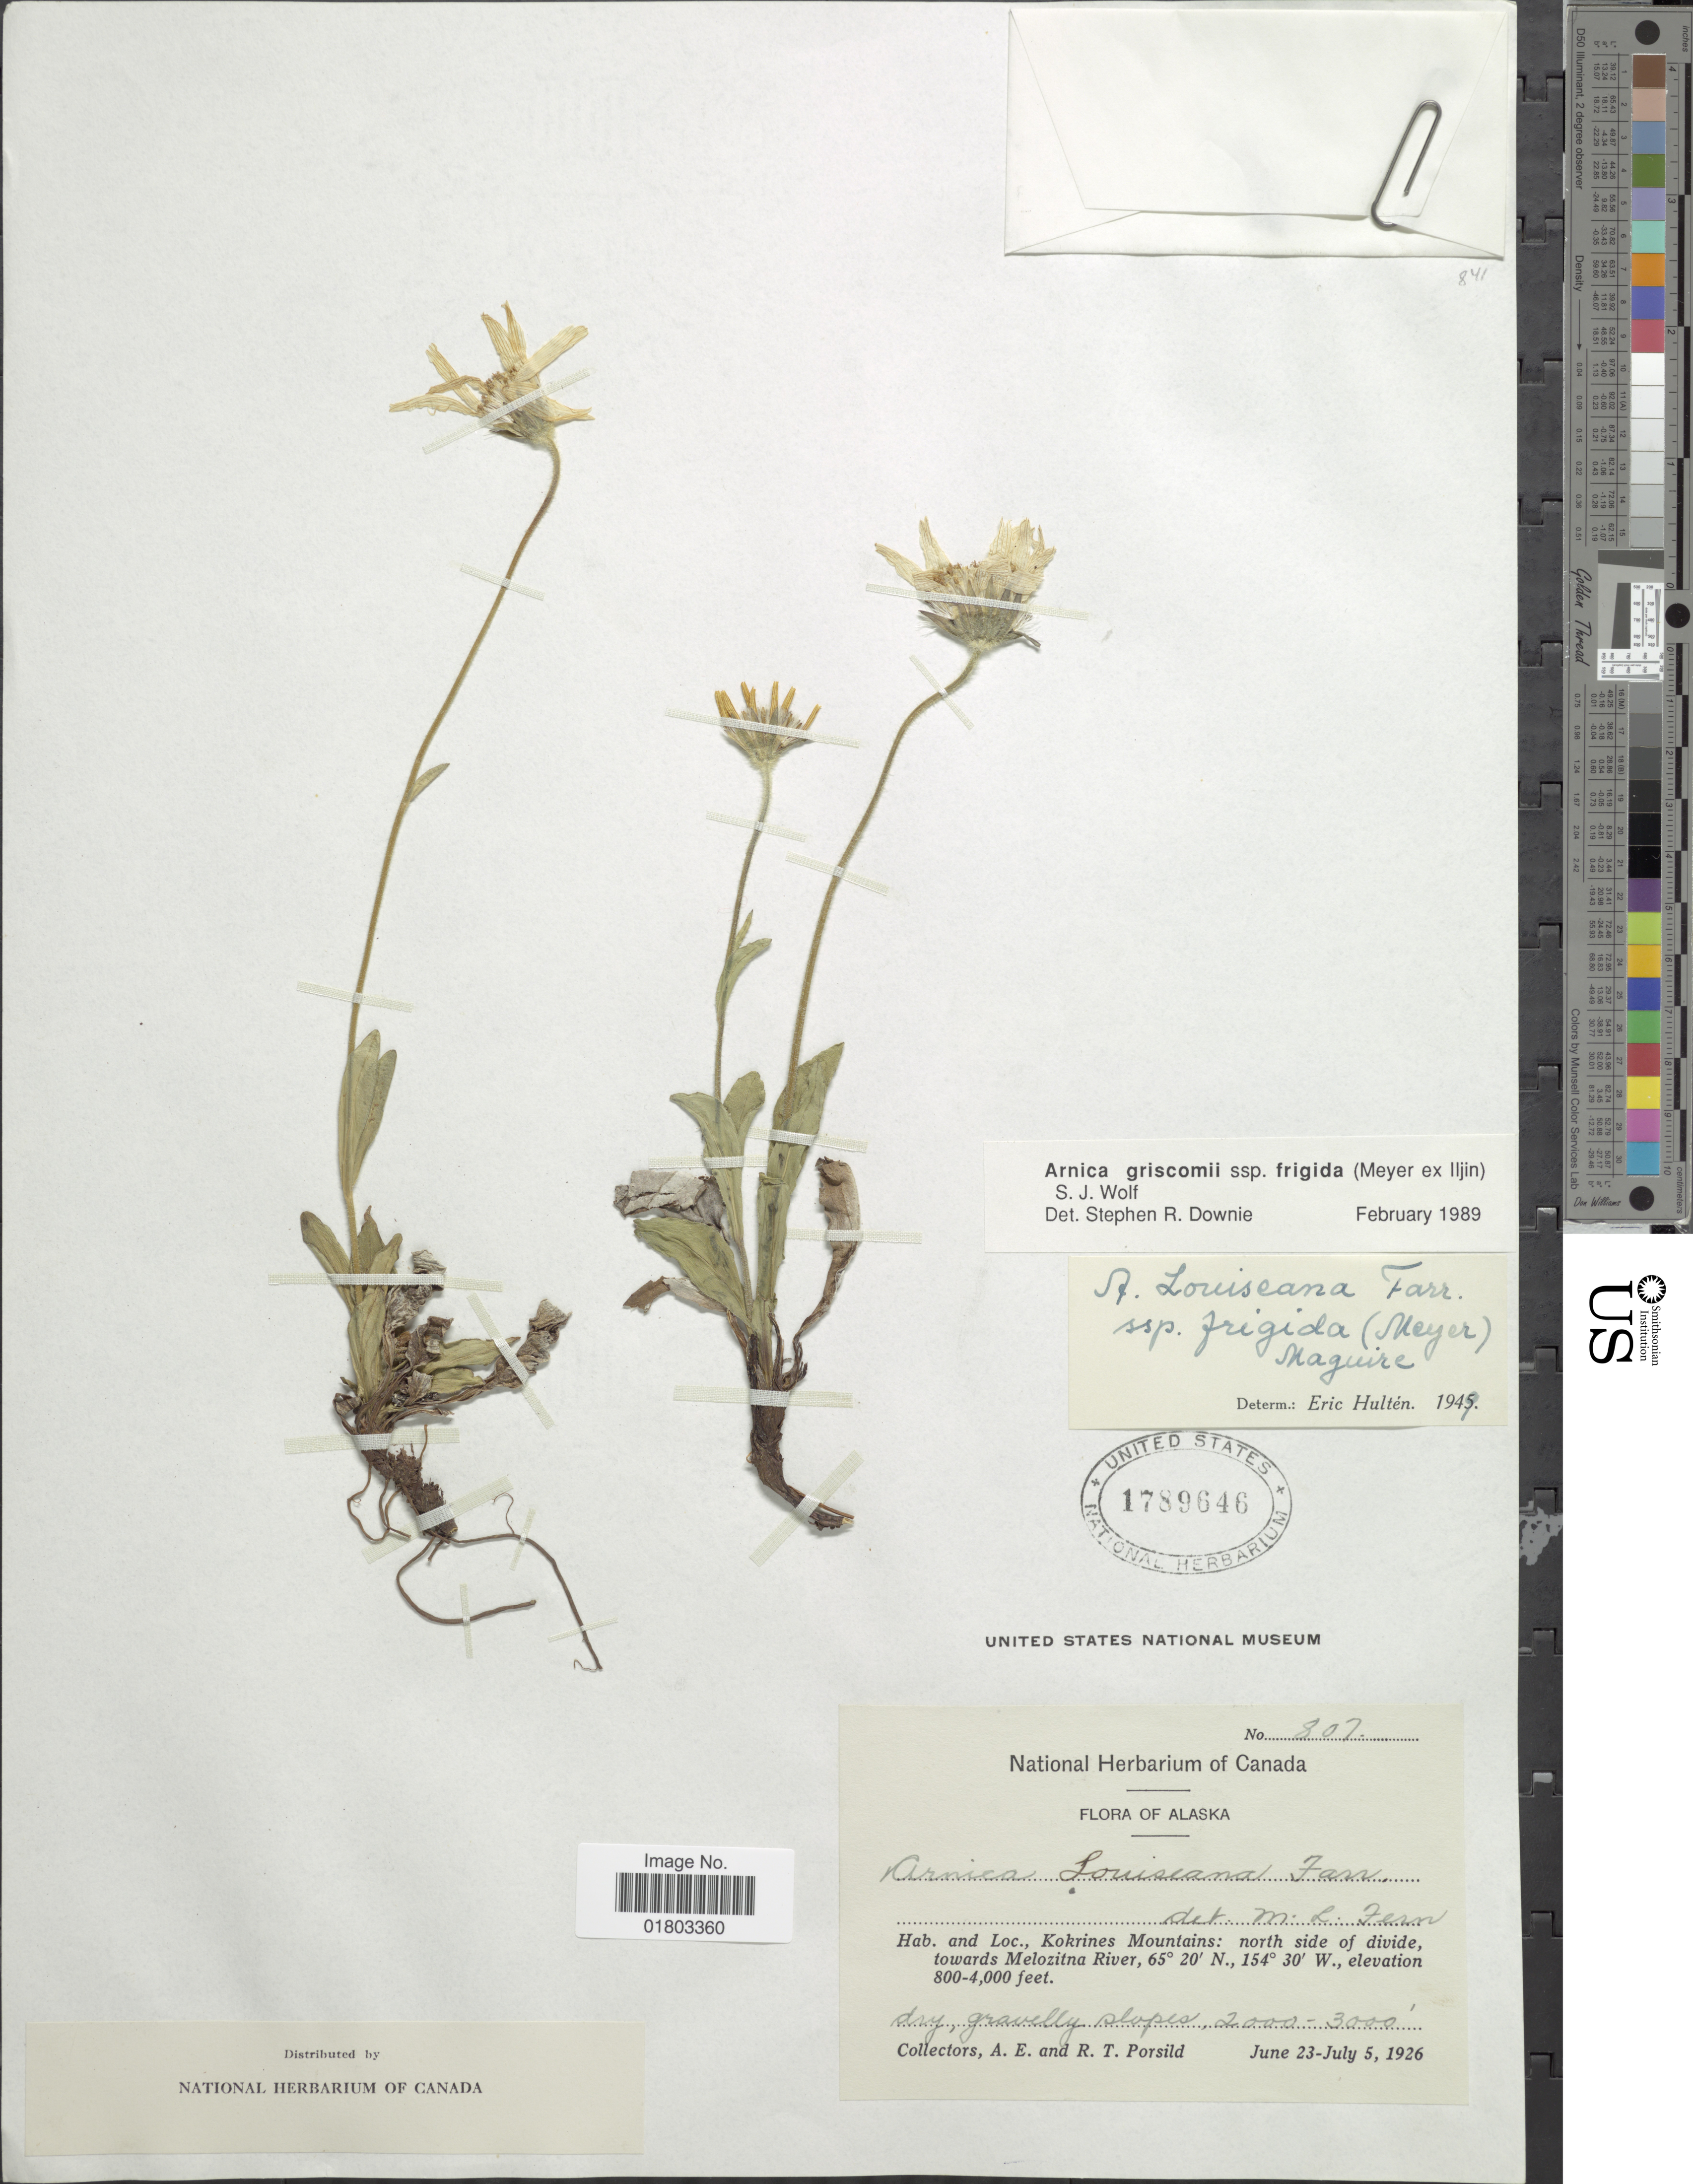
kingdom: Plantae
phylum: Tracheophyta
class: Magnoliopsida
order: Asterales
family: Asteraceae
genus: Arnica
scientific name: Arnica griscomii subsp. frigida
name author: (C.A. Mey. ex Iljin) S.J. Wolf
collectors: A. E. Porsild & R. T. Porsild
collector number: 807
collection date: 1926-06-23/1926-07-05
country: United States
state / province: Alaska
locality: Kokrines Mountains: north side of divide towards Melozitna River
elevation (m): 244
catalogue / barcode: US 1789646